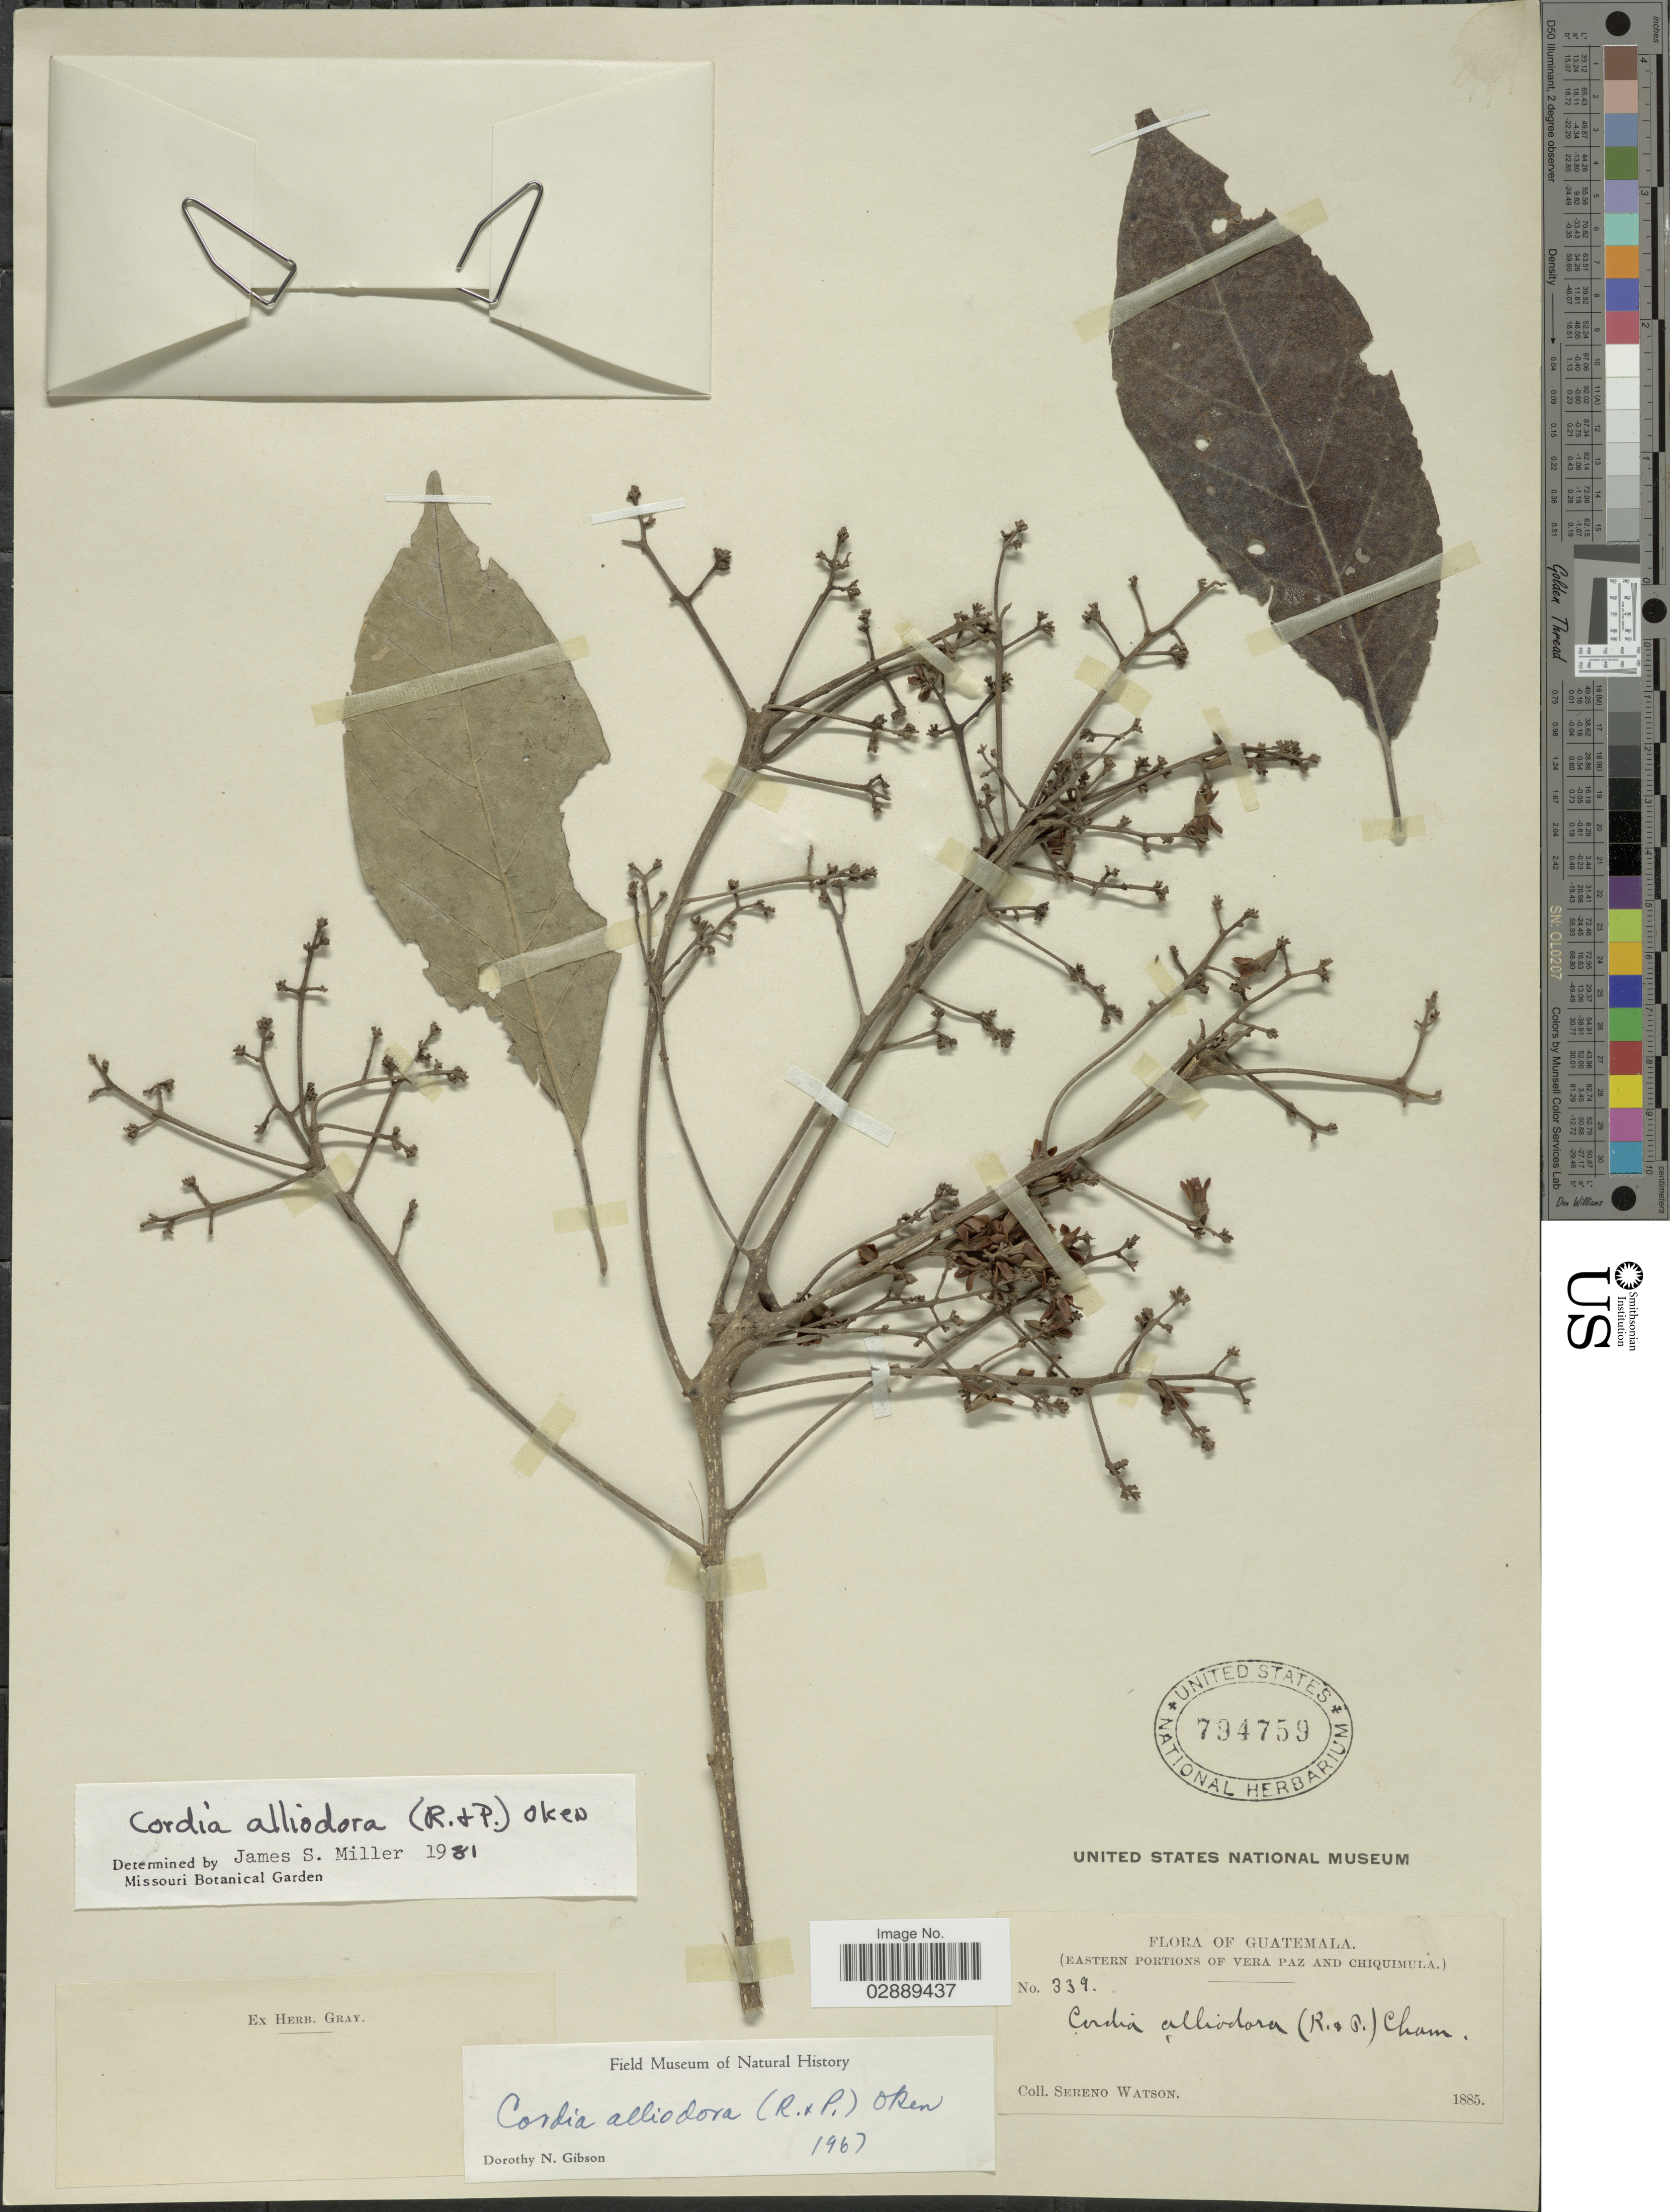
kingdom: Plantae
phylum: Tracheophyta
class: Magnoliopsida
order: Boraginales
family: Cordiaceae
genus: Cordia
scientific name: Cordia alliodora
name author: (Ruiz & Pav.) Oken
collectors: S. Watson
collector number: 339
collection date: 1885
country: Guatemala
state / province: Chiquimula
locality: Eastern portions of Vera Paz and Chiquimula.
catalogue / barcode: US 794759